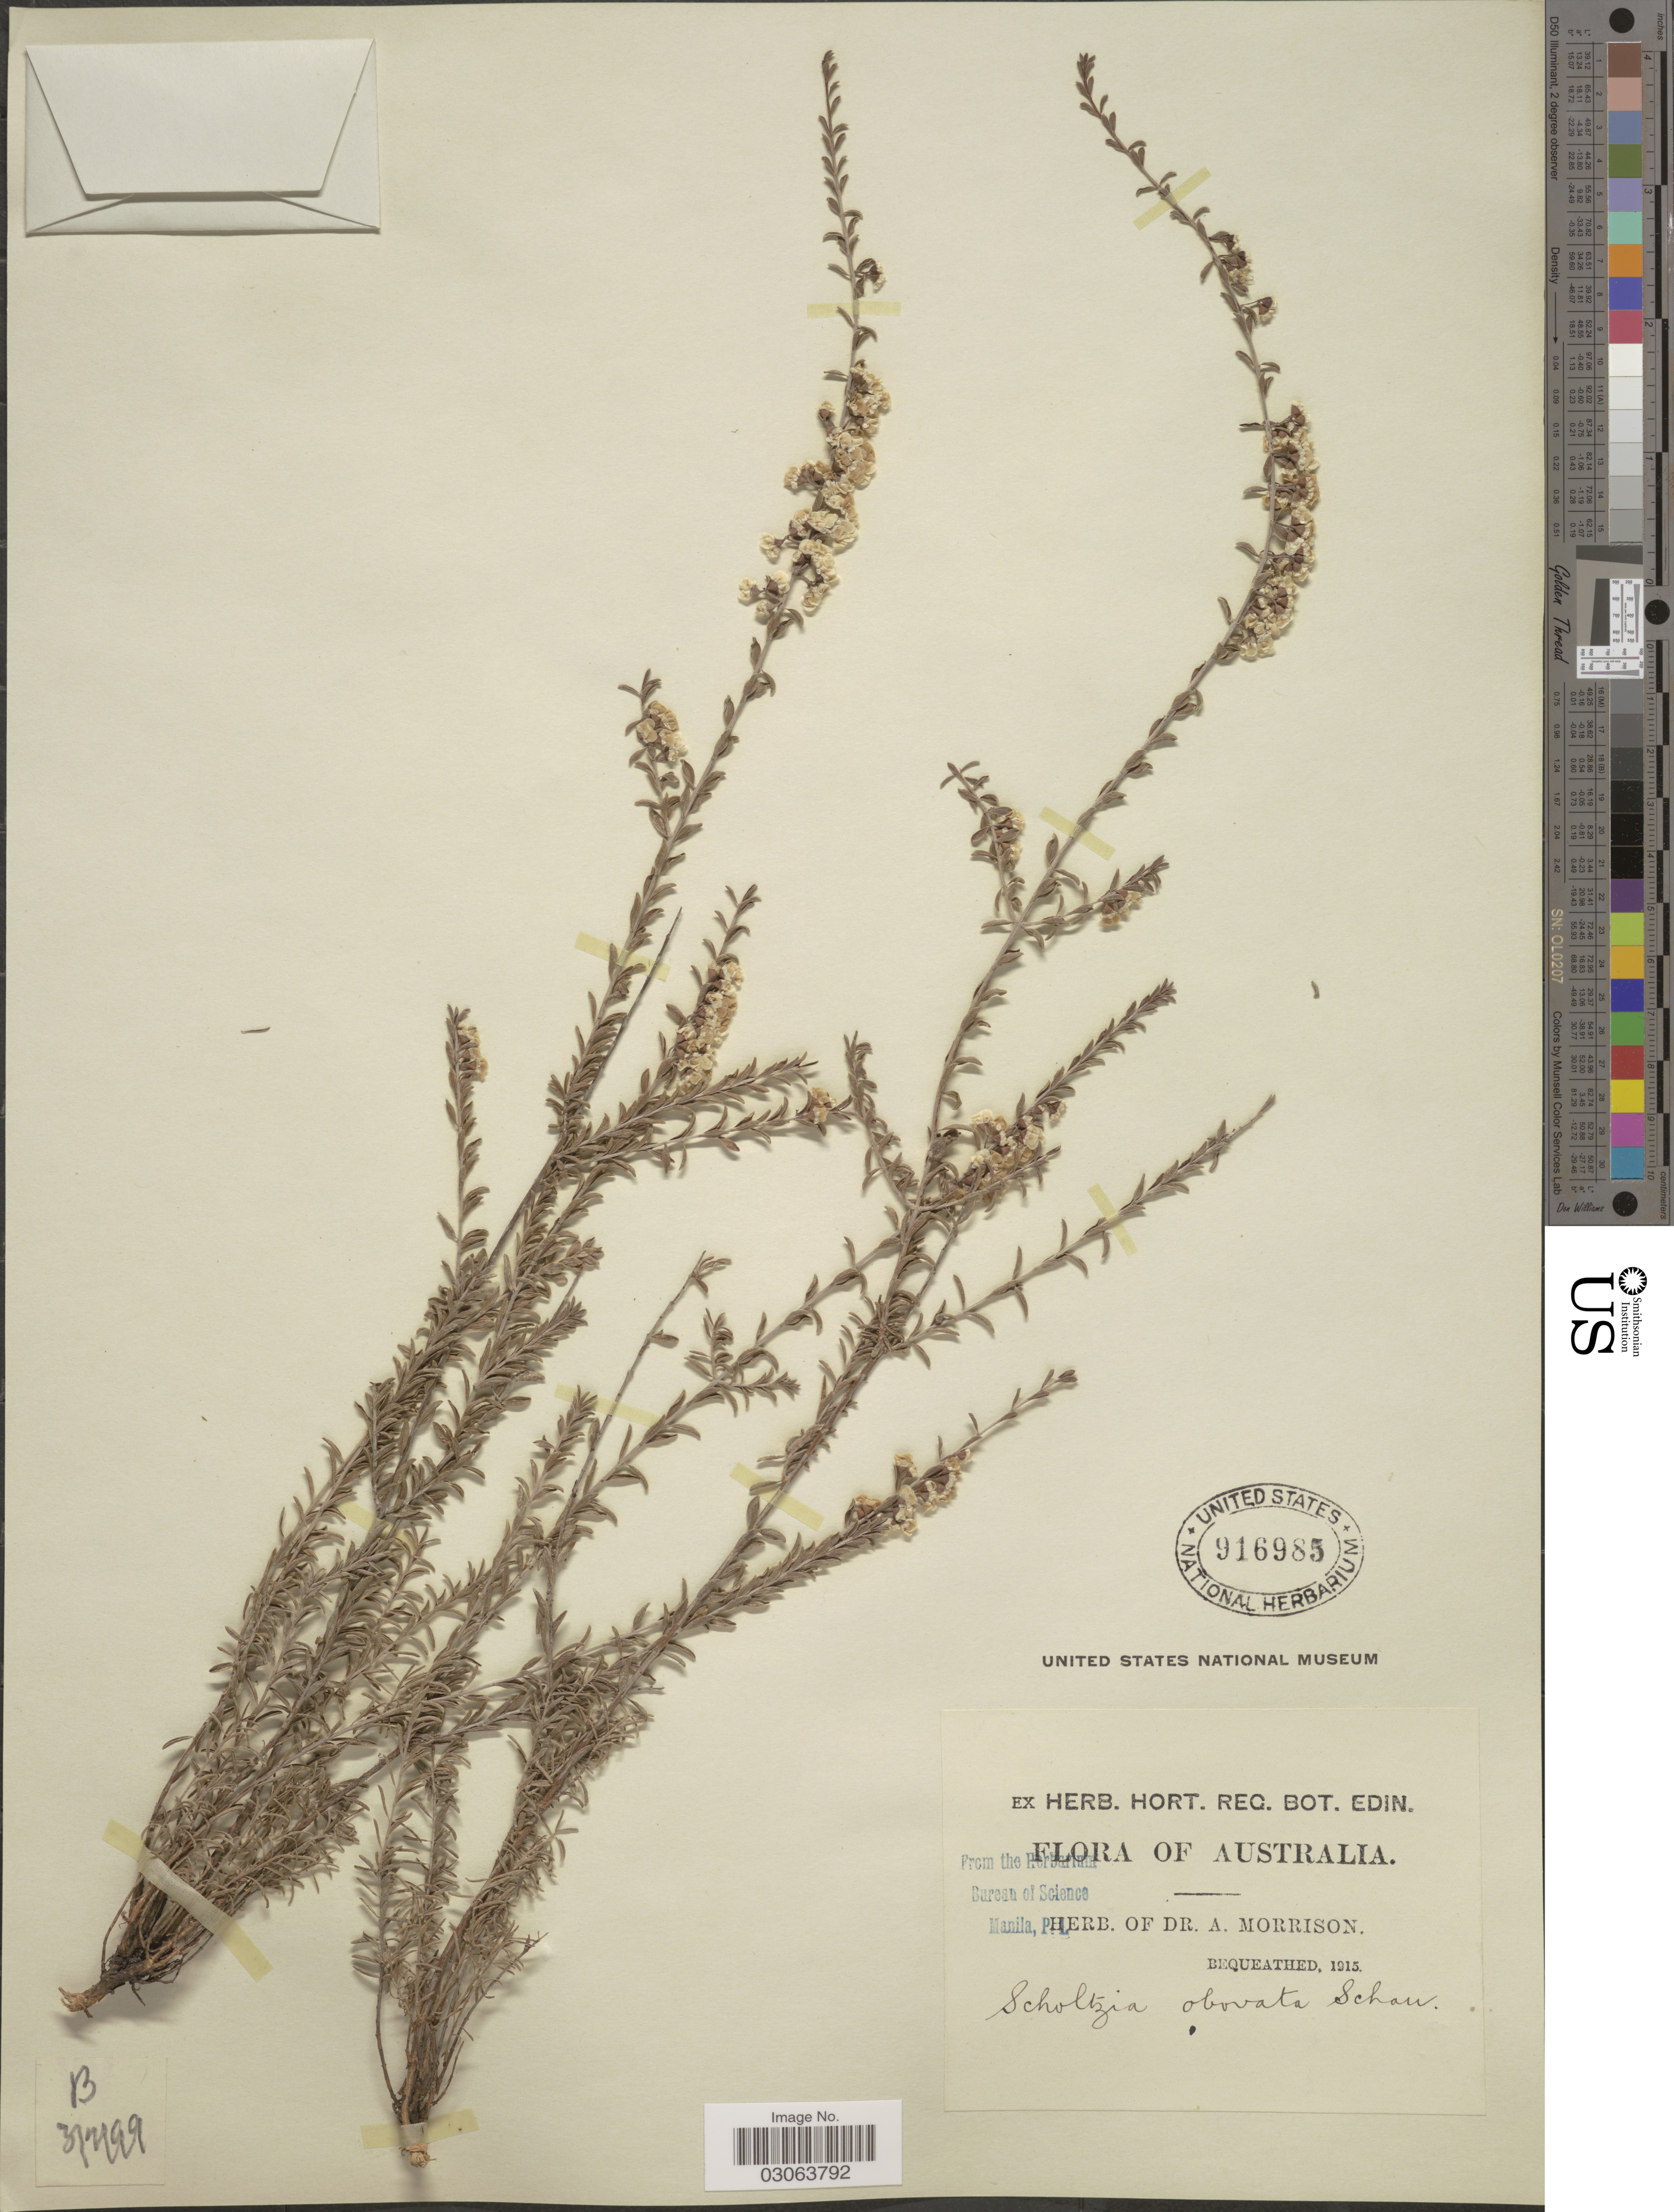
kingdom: Plantae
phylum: Tracheophyta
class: Magnoliopsida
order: Myrtales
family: Myrtaceae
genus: Scholtzia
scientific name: Scholtzia obovata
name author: (DC.) Schauer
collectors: ex herb. Dr. A. Morrison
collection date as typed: Transcribed d/m/y: 3/2/99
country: Australia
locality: B.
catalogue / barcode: US 916985